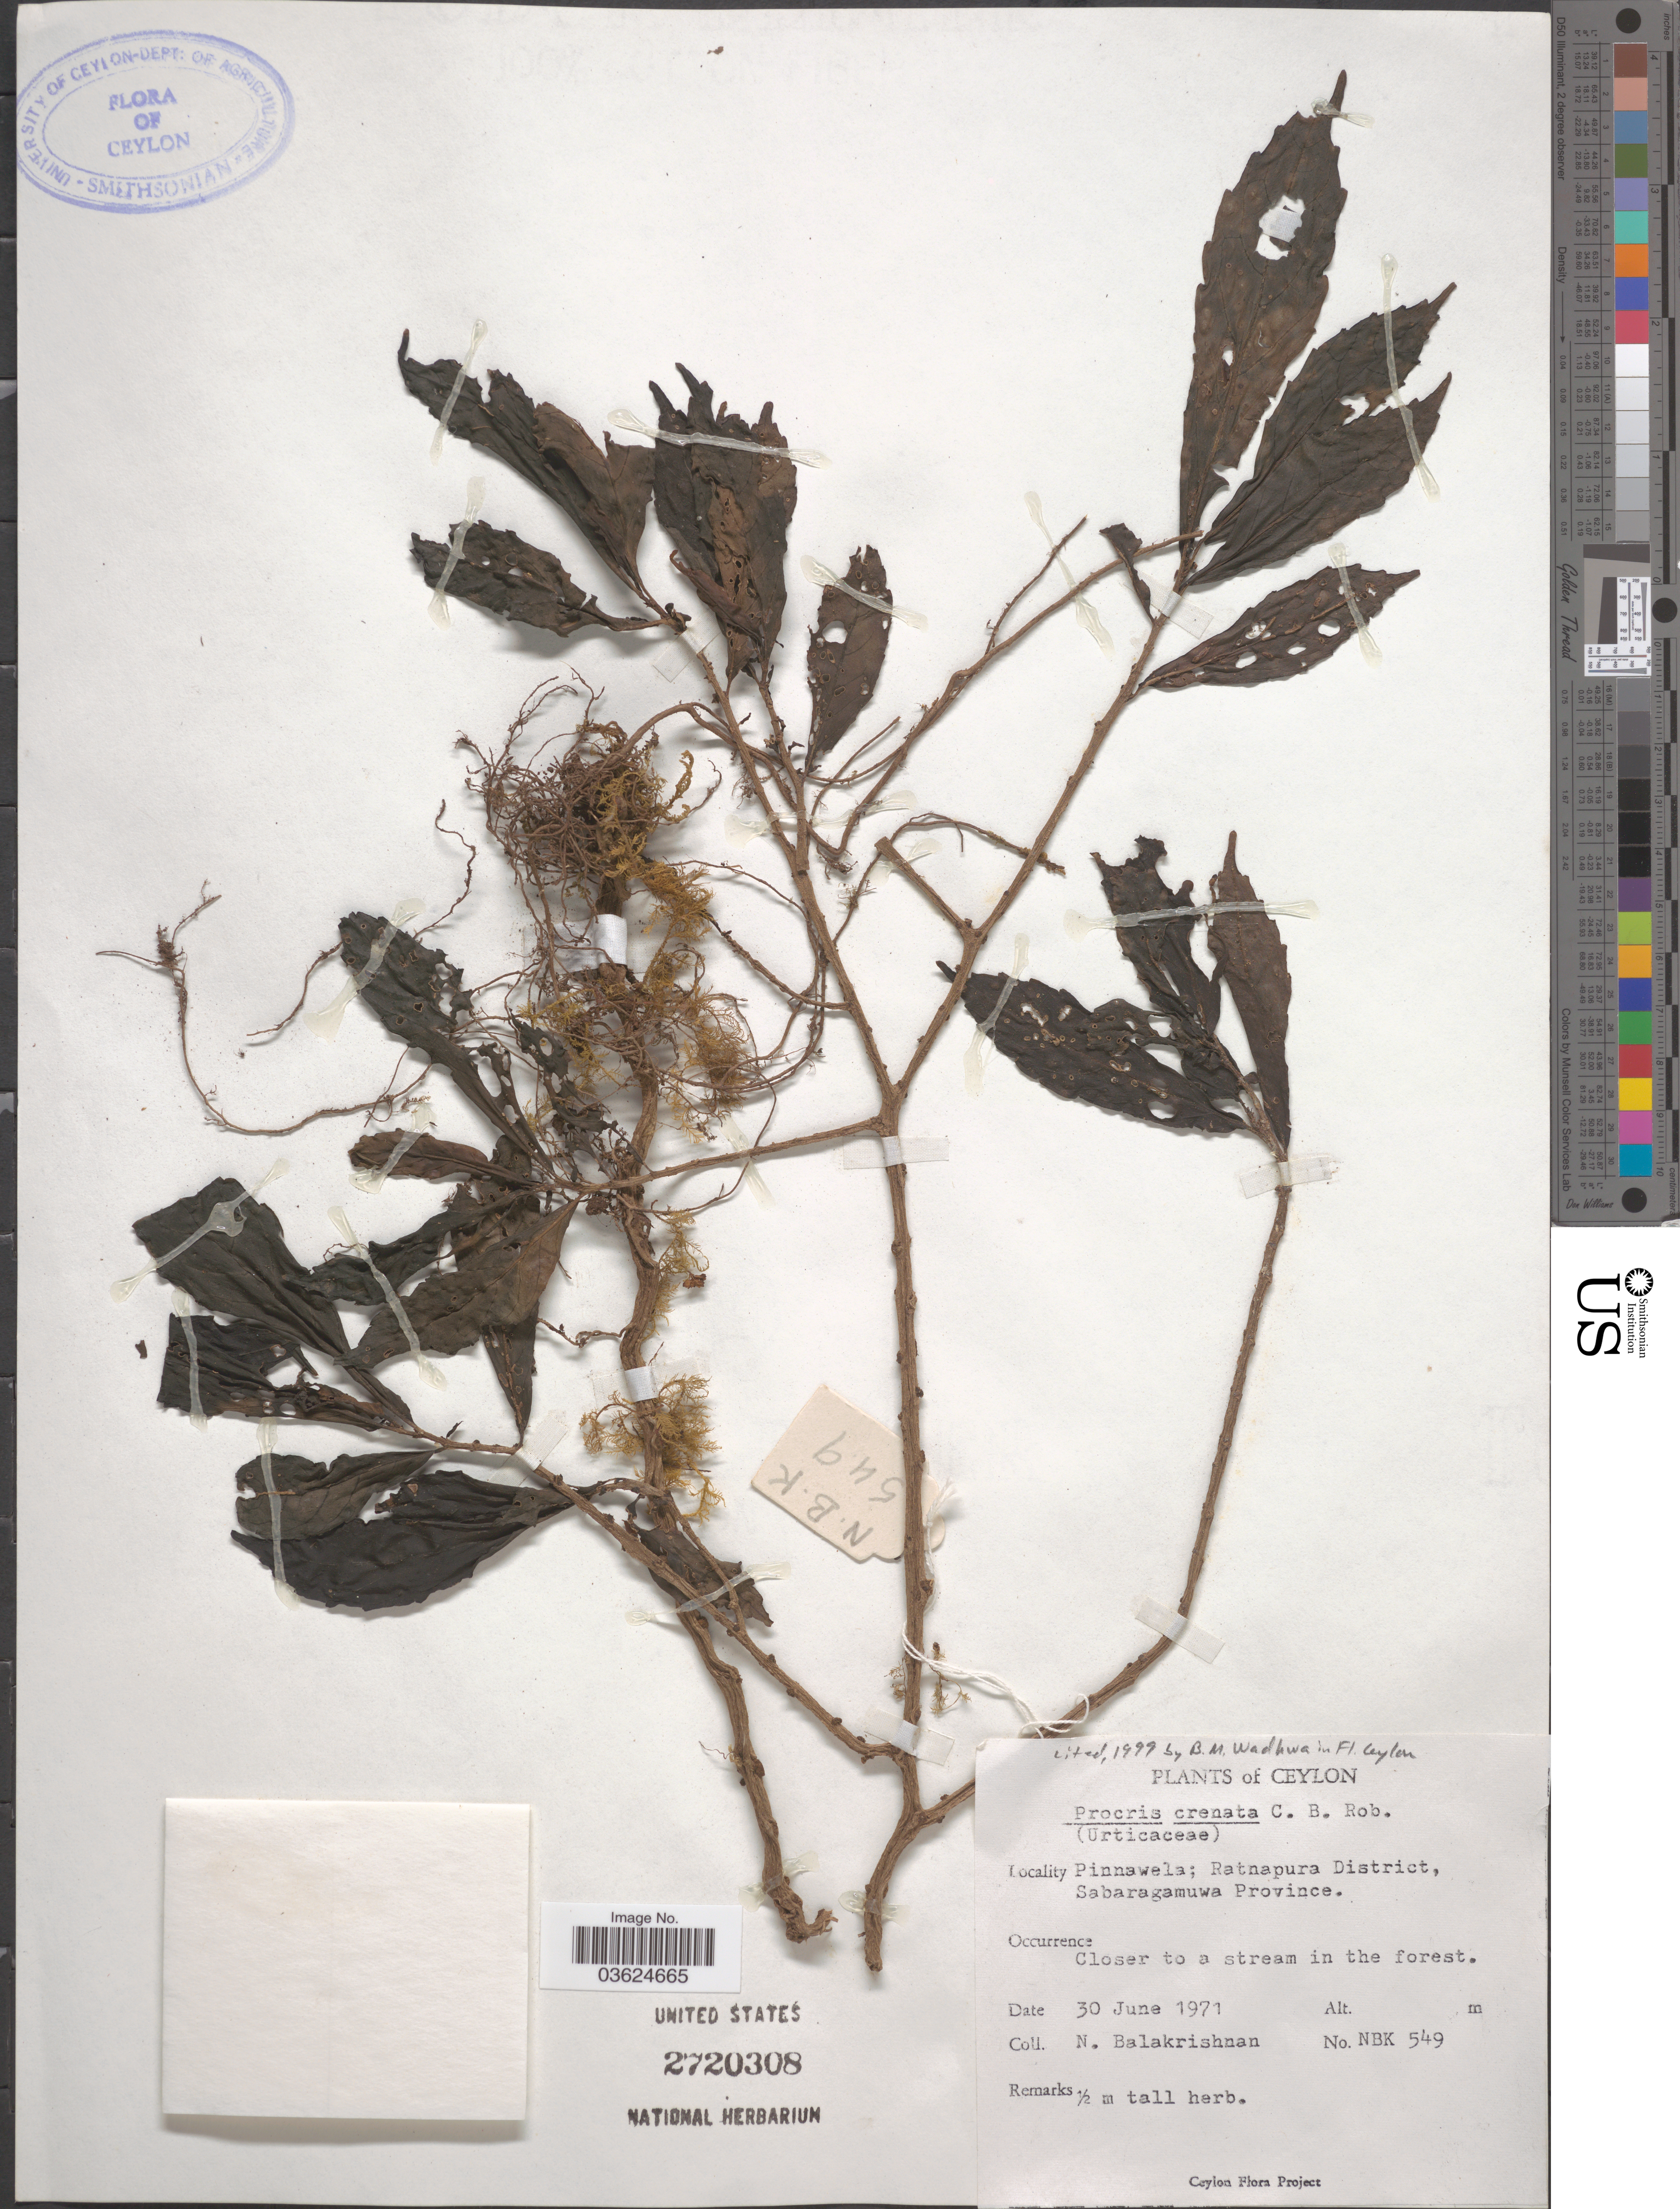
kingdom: Plantae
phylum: Tracheophyta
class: Magnoliopsida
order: Rosales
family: Urticaceae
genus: Procris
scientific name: Procris crenata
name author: C.B. Rob.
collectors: N. Balakrishnan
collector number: NBK 549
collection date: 1971-06-30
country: Sri Lanka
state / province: Sabaragamuwa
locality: Ceylon. Pinnawela; Ratnapura District.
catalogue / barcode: US 2720308